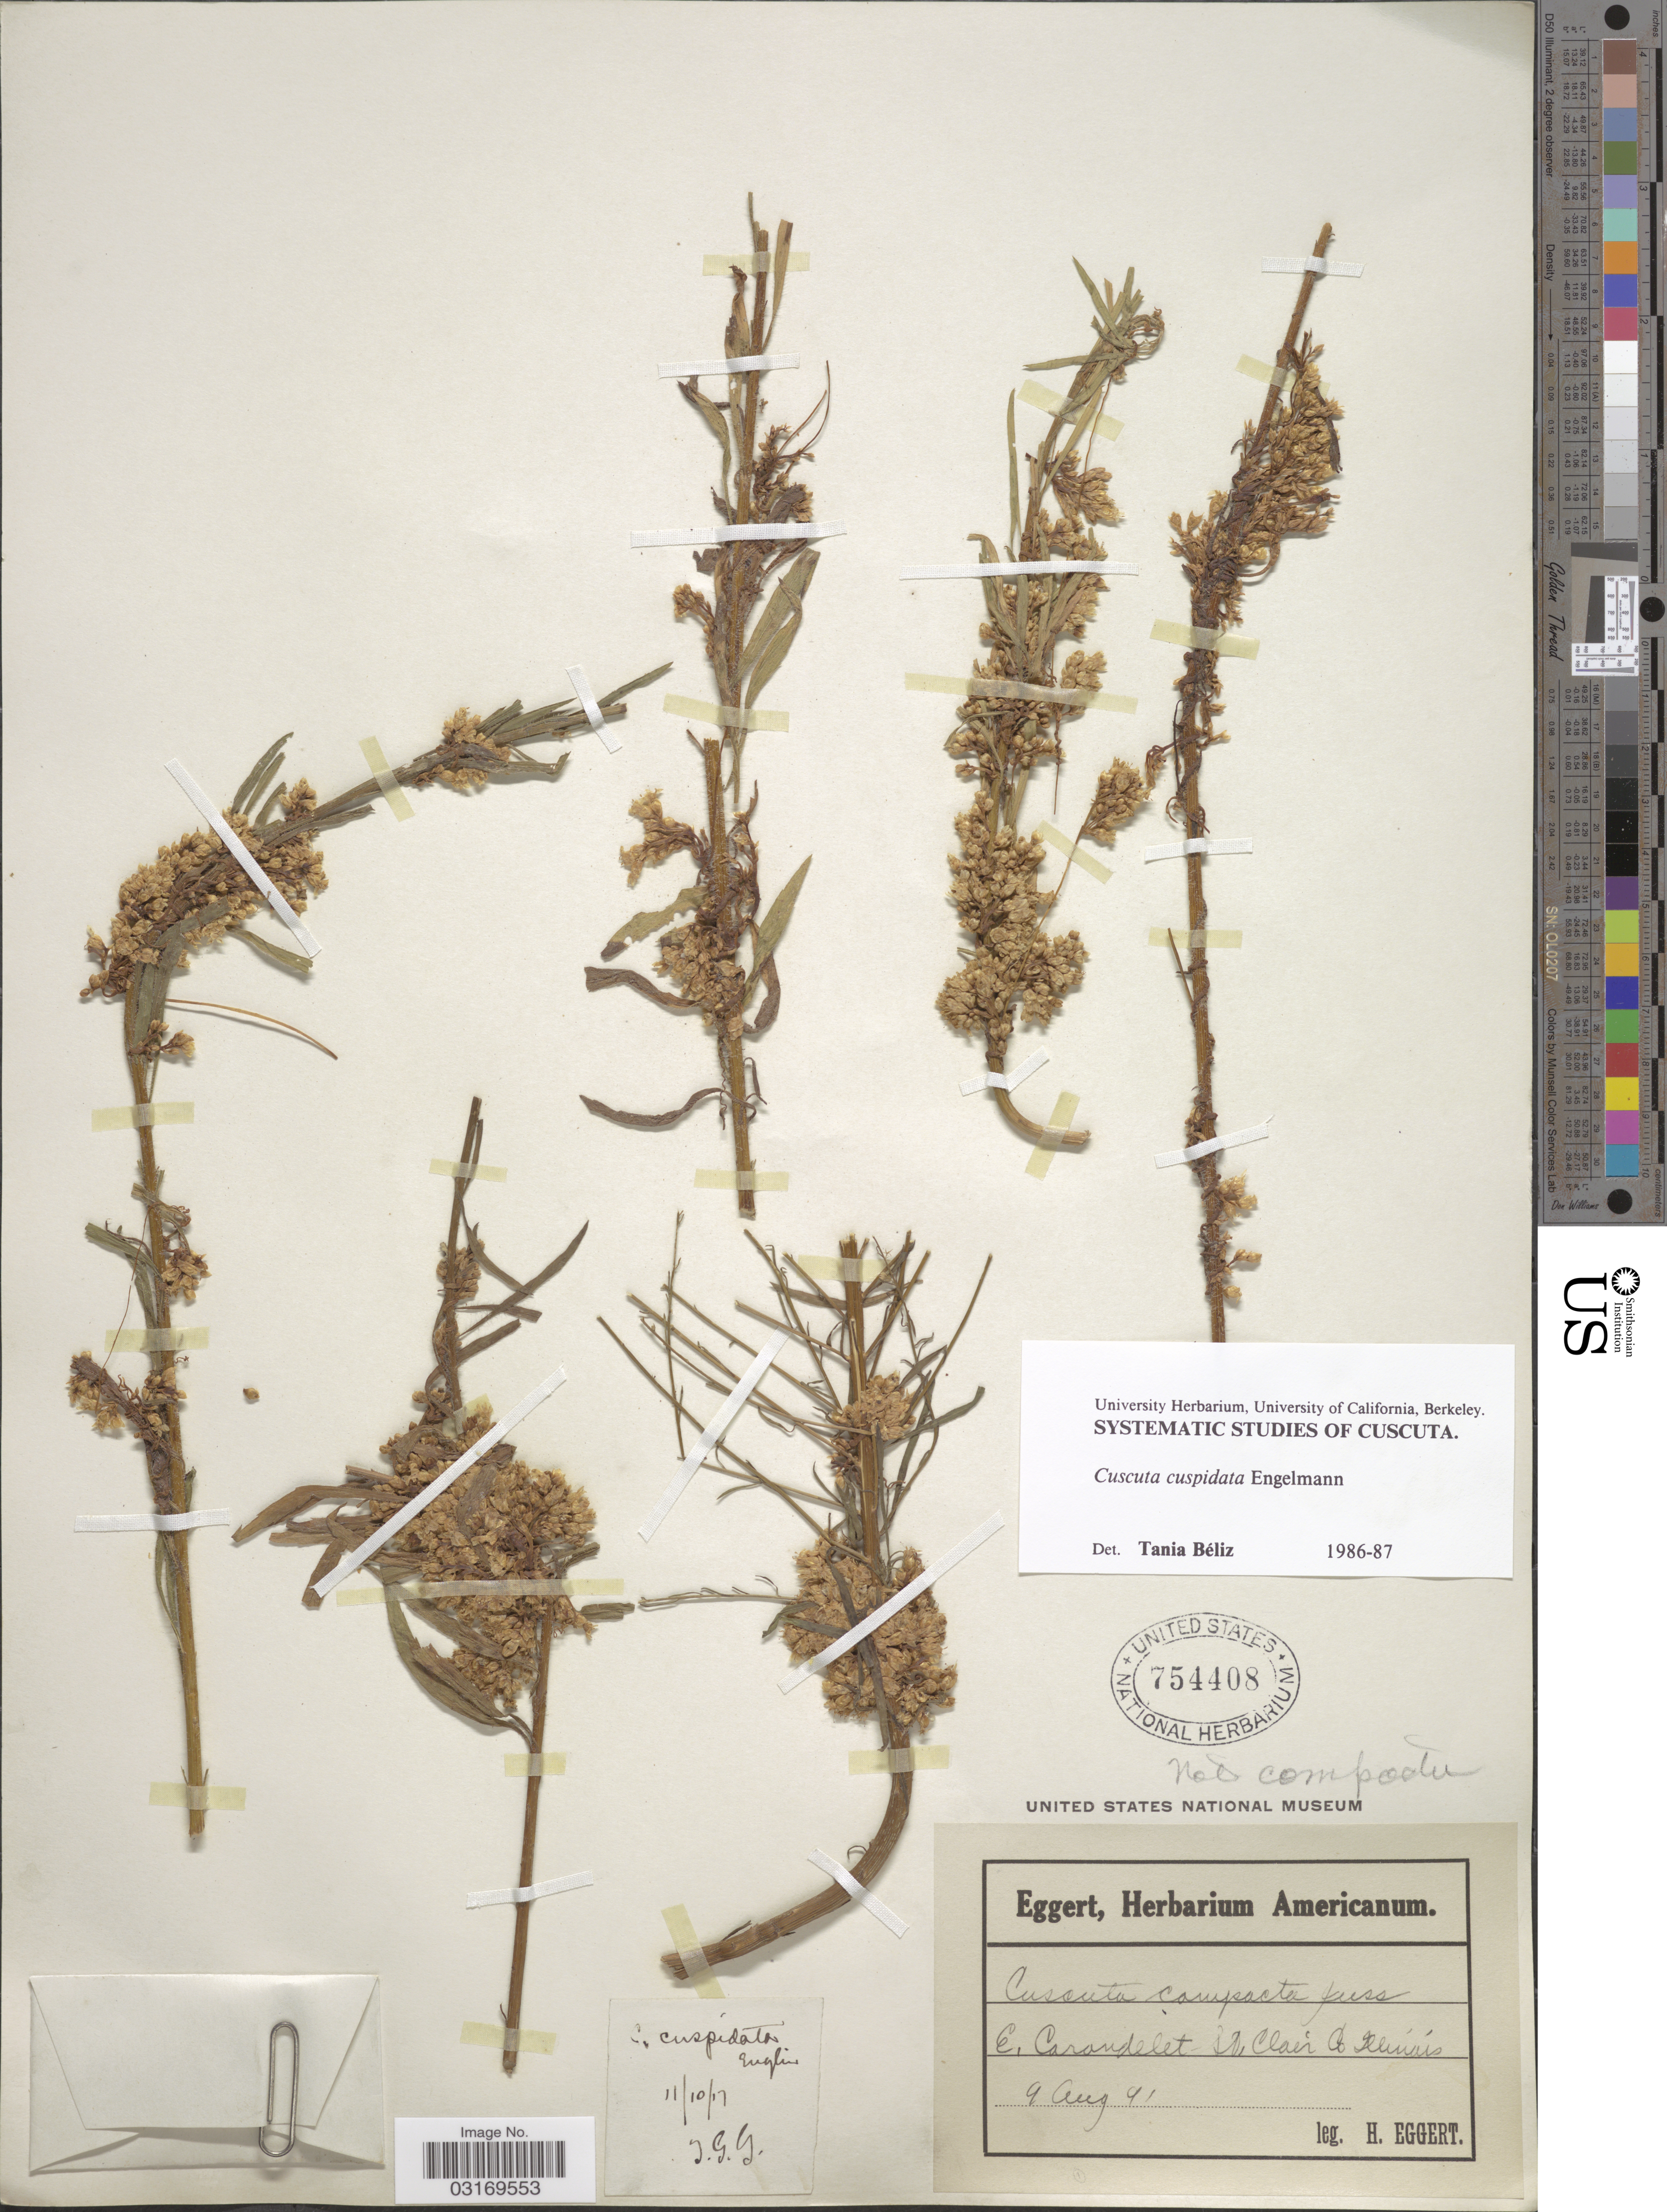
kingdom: Plantae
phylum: Tracheophyta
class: Magnoliopsida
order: Solanales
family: Convolvulaceae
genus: Cuscuta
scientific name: Cuscuta cuspidata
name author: Engelm.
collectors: H. Eggert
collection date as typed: Transcribed d/m/y: 9/8/91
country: United States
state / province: Illinois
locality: E. Carondelet St Clair Co.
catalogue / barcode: US 754408